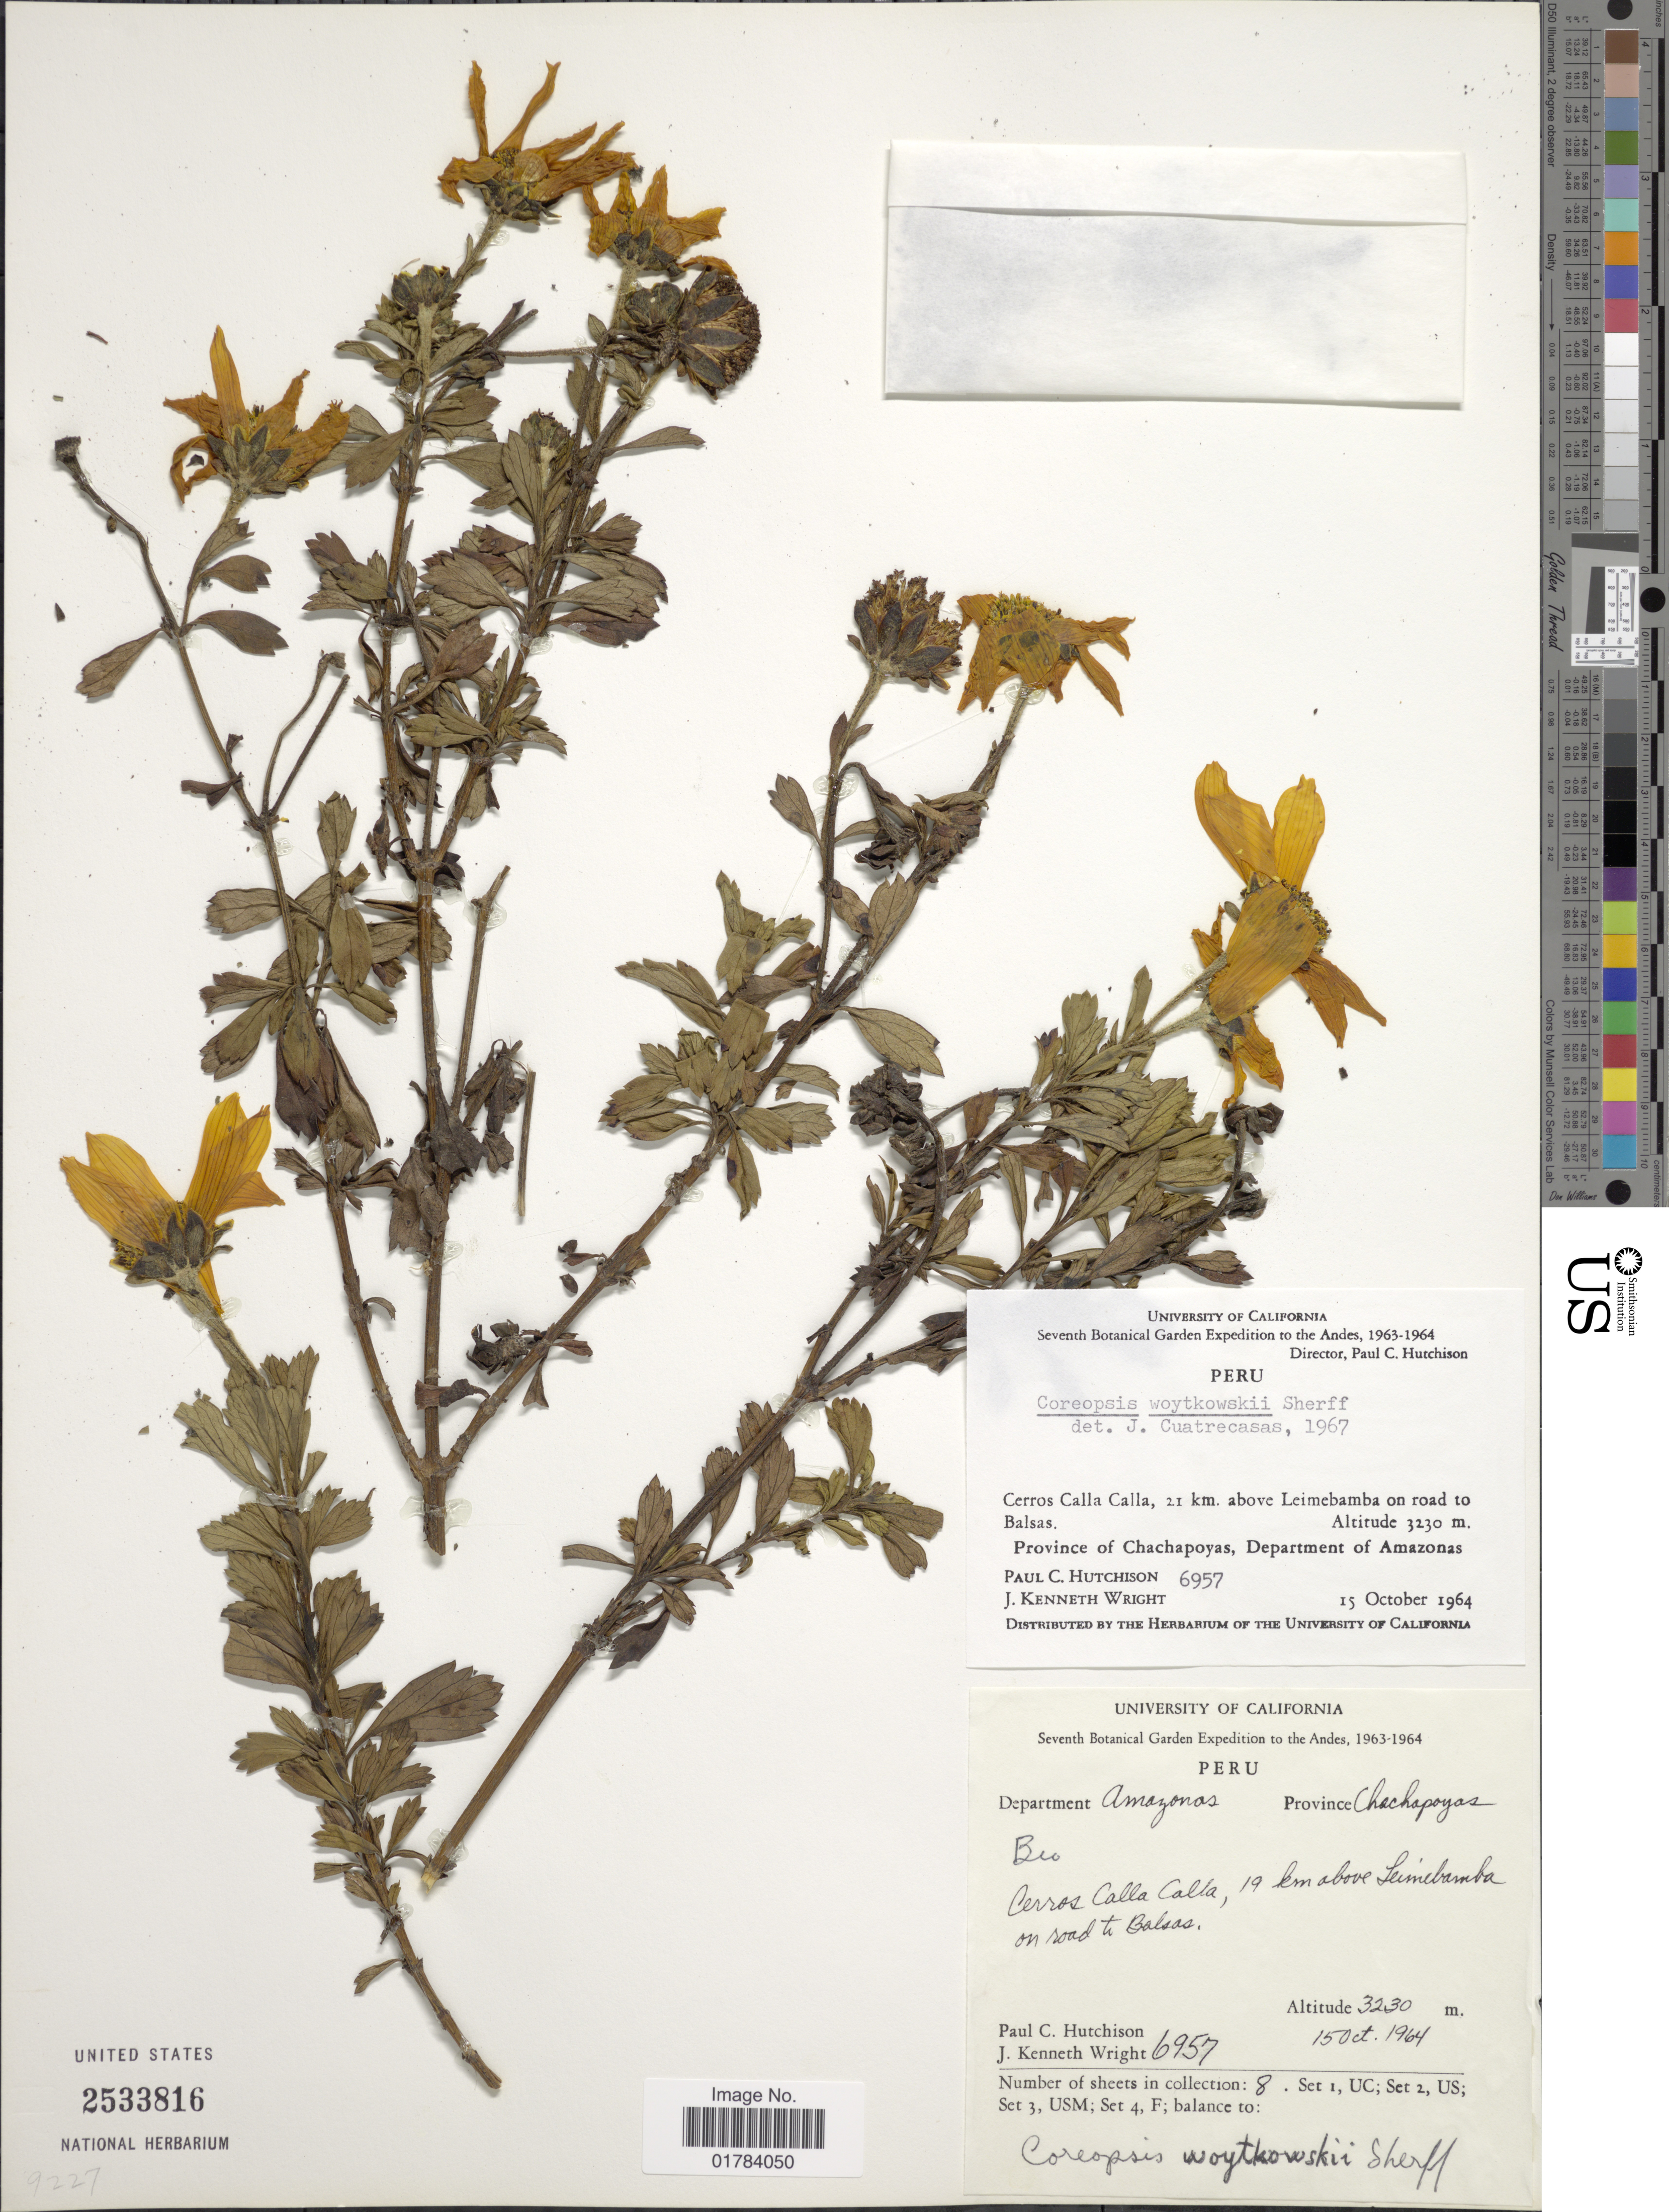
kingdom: Plantae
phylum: Tracheophyta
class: Magnoliopsida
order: Asterales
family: Asteraceae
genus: Coreopsis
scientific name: Coreopsis woytkowskii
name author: Sherff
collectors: P. C. Hutchison & J. K. Wright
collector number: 6957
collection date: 1964-10-15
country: Peru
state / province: Amazonas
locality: Cerros Calla Calla, 21 km above Leimebamba on road to Balsas, province of Chachapoyas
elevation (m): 3230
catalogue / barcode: US 2533816